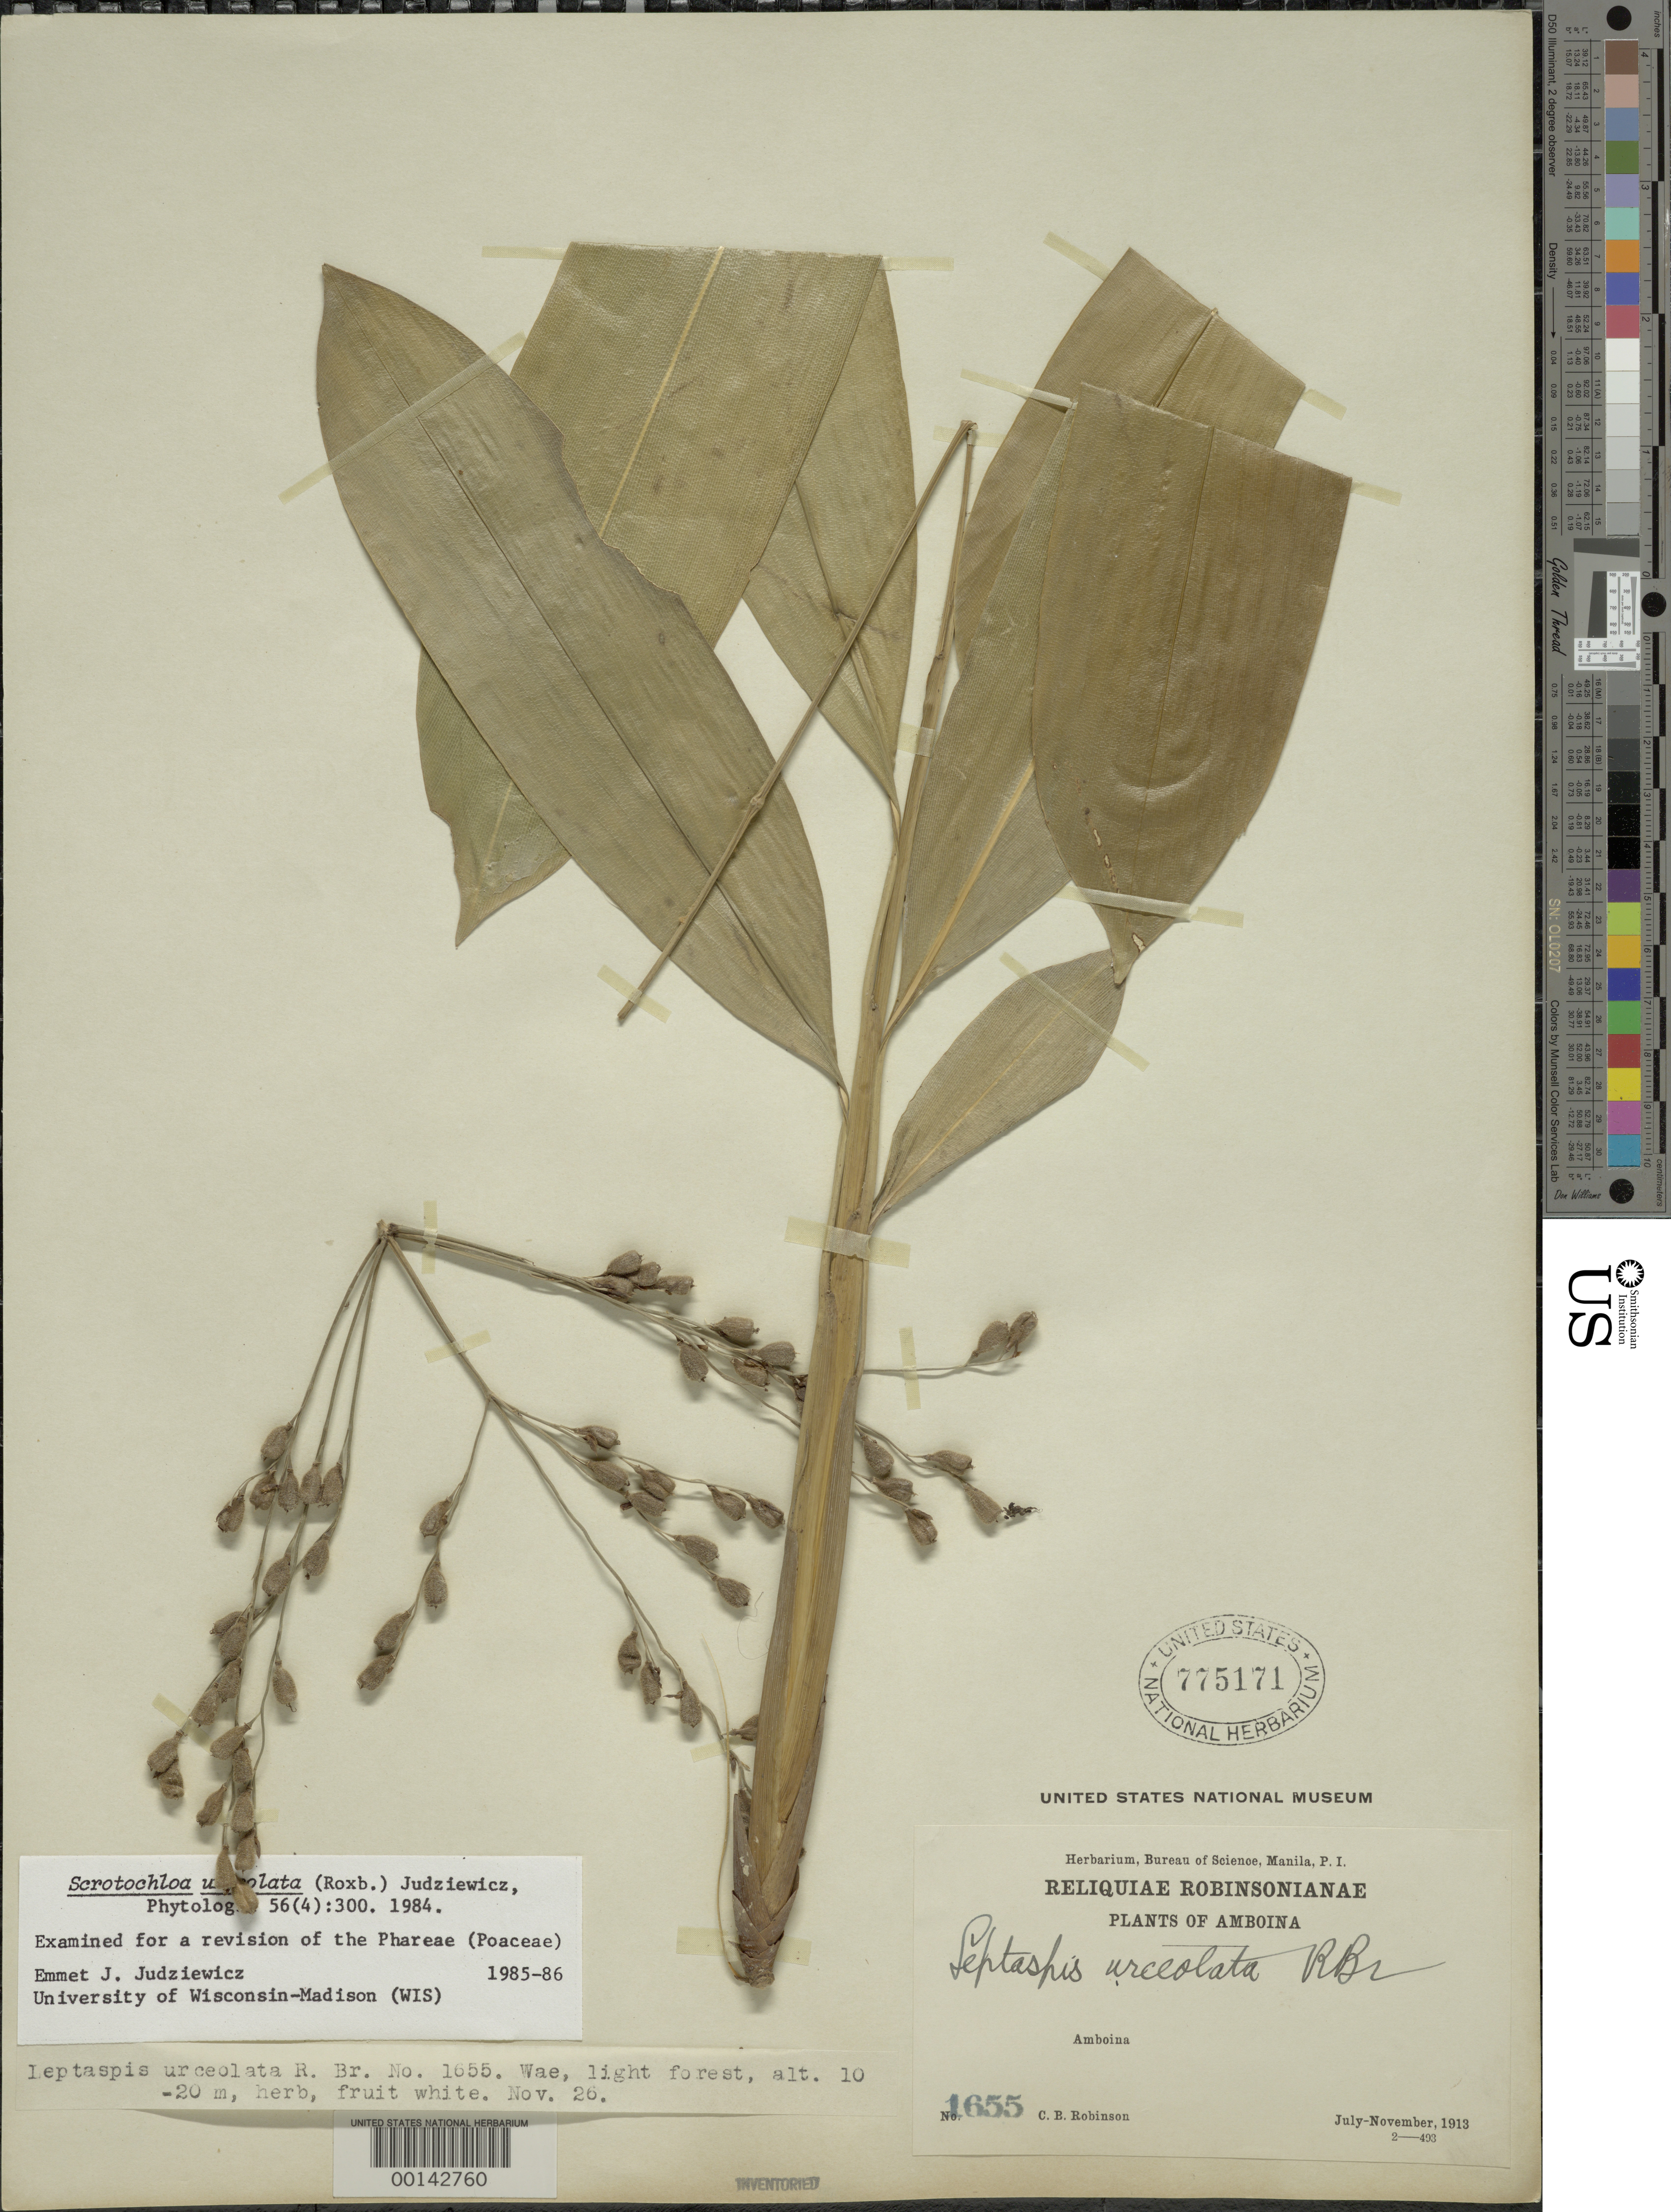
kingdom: Plantae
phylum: Tracheophyta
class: Liliopsida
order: Poales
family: Poaceae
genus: Scrotochloa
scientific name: Scrotochloa urceolata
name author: (Roxb.) Judz.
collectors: C. Robinson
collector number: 1655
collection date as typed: Jul 1913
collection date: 1913-07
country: Indonesia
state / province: Maluku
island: Amboina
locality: Wae [Moluccas]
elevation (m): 10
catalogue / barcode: US 775171